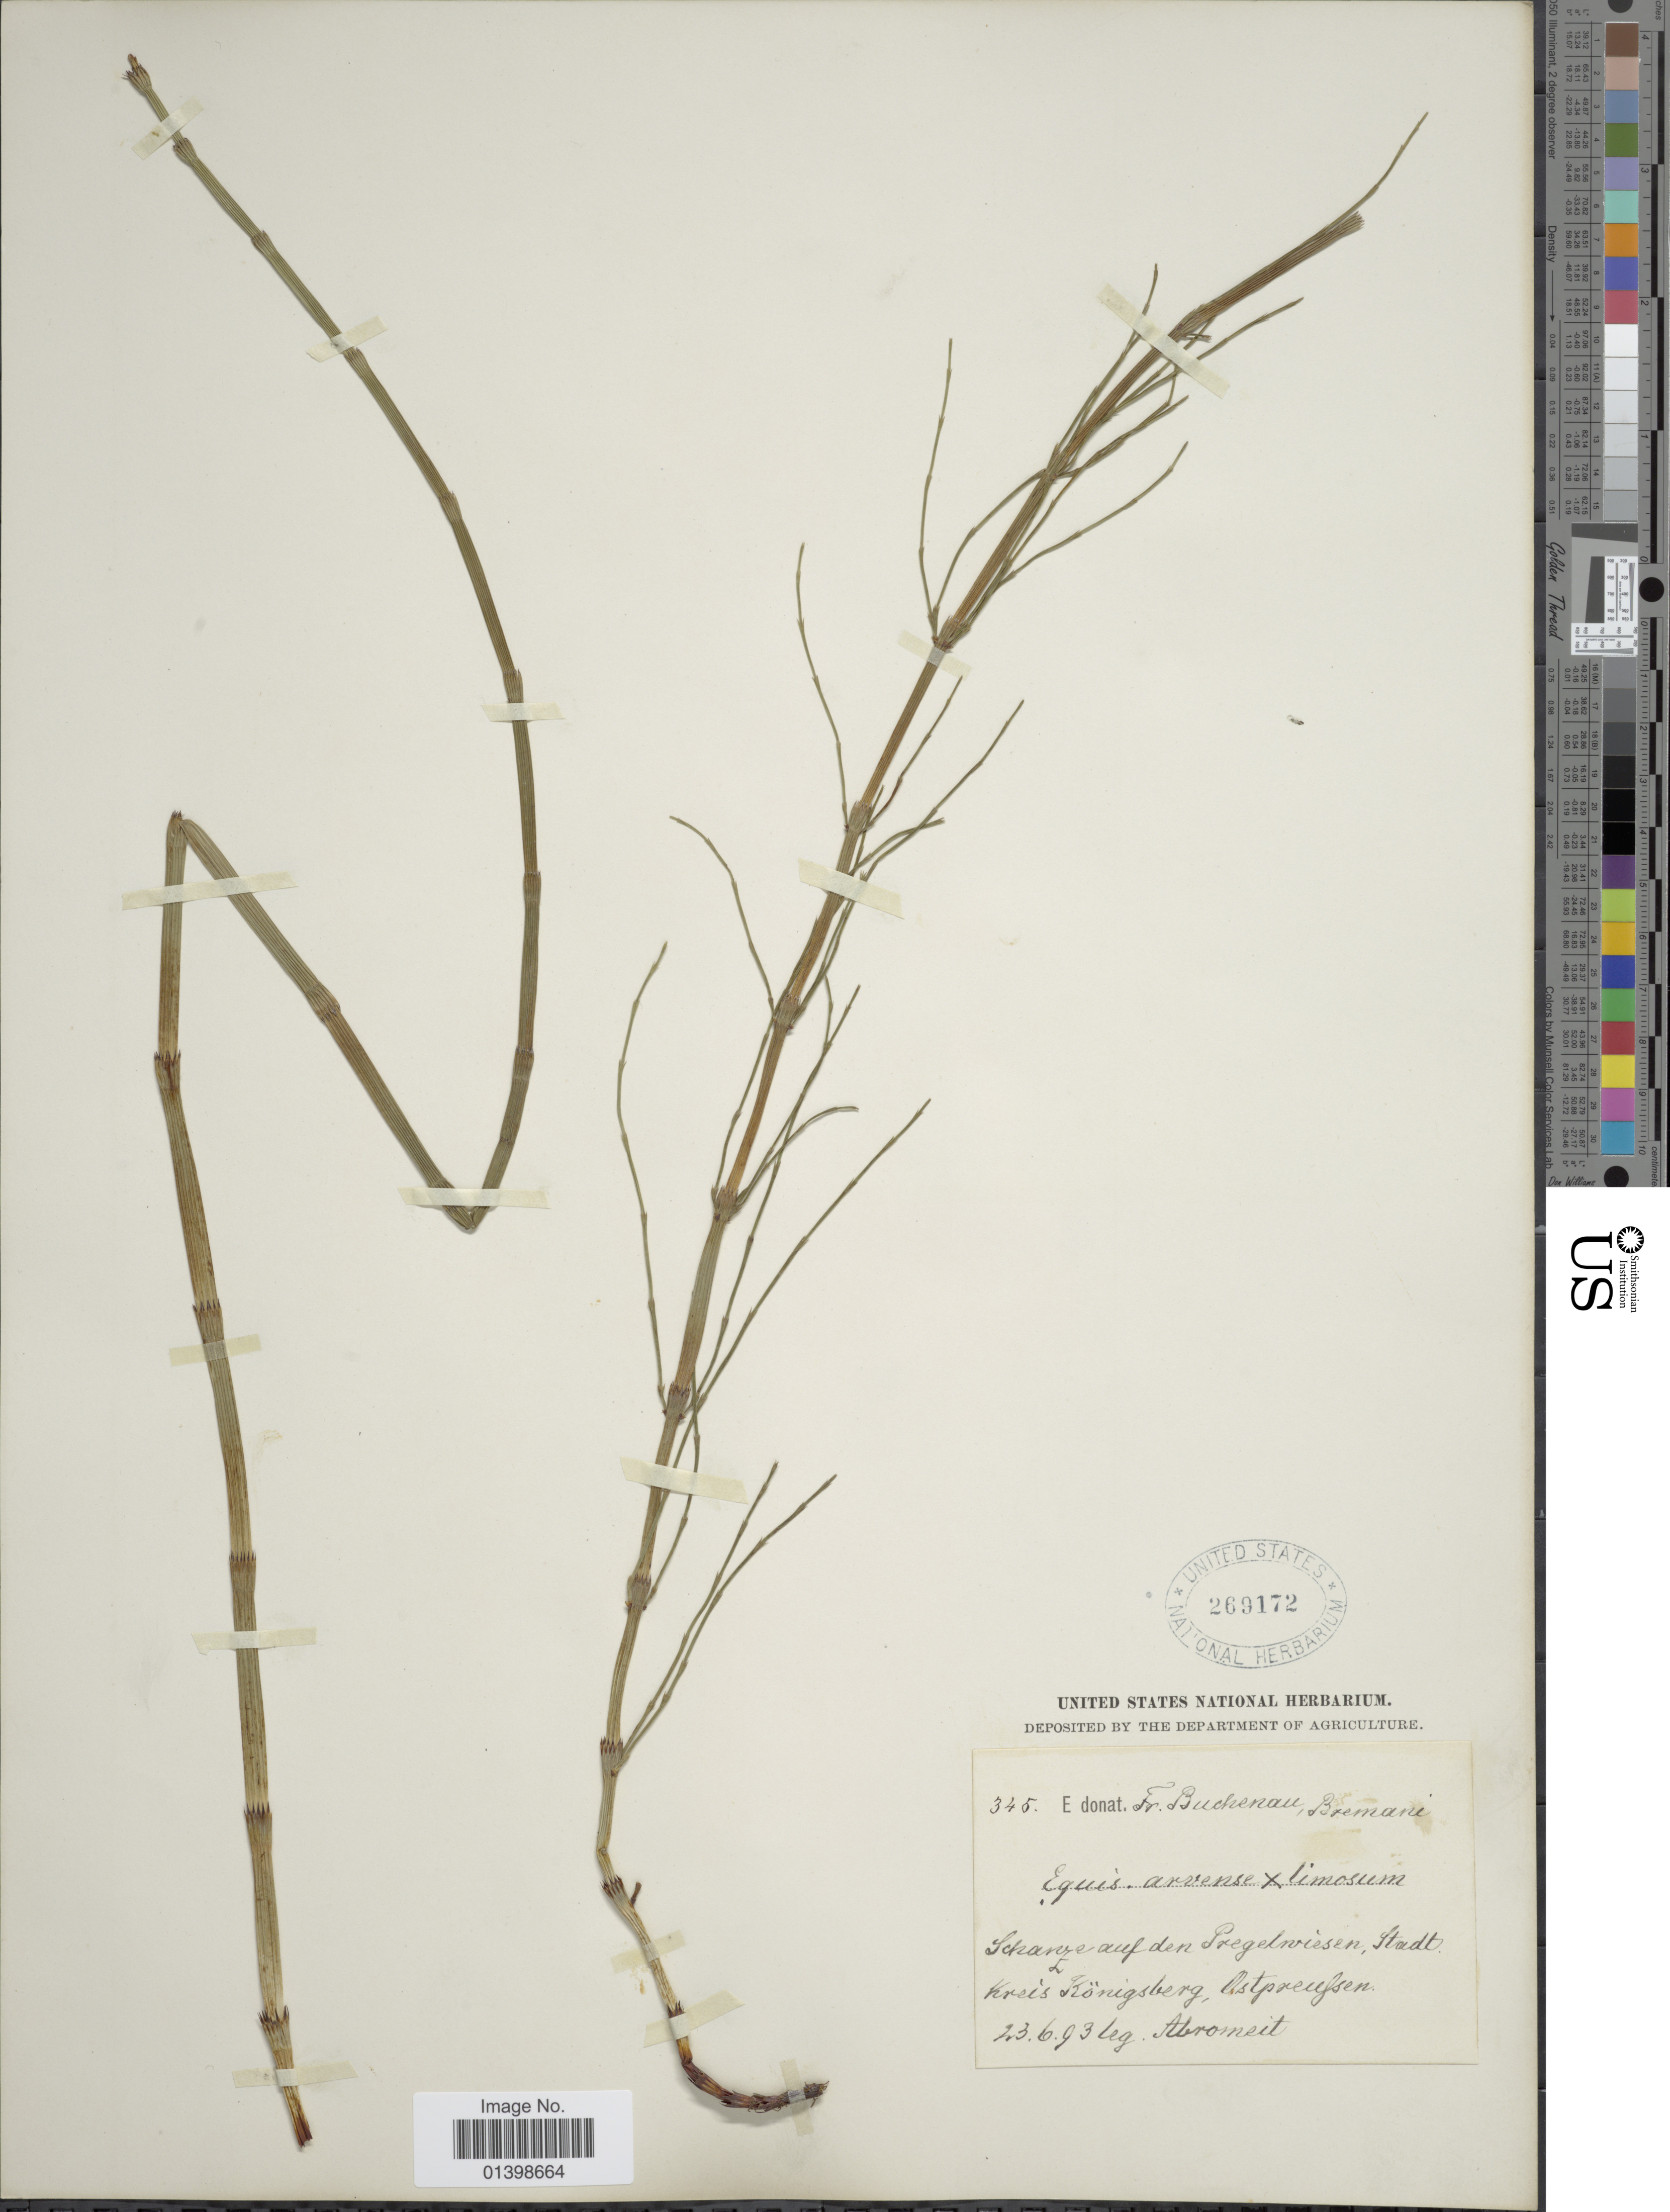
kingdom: Plantae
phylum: Tracheophyta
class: Polypodiopsida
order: Equisetales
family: Equisetaceae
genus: Equisetum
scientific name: Equisetum fluviatile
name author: L.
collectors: Abromeit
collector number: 345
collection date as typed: Transcribed d/m/y: 23/6/93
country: Germany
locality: Schanze auf den Pregelwiesen,Stadt Kreis Königsberg, Ostpreufsen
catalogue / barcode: US 269172